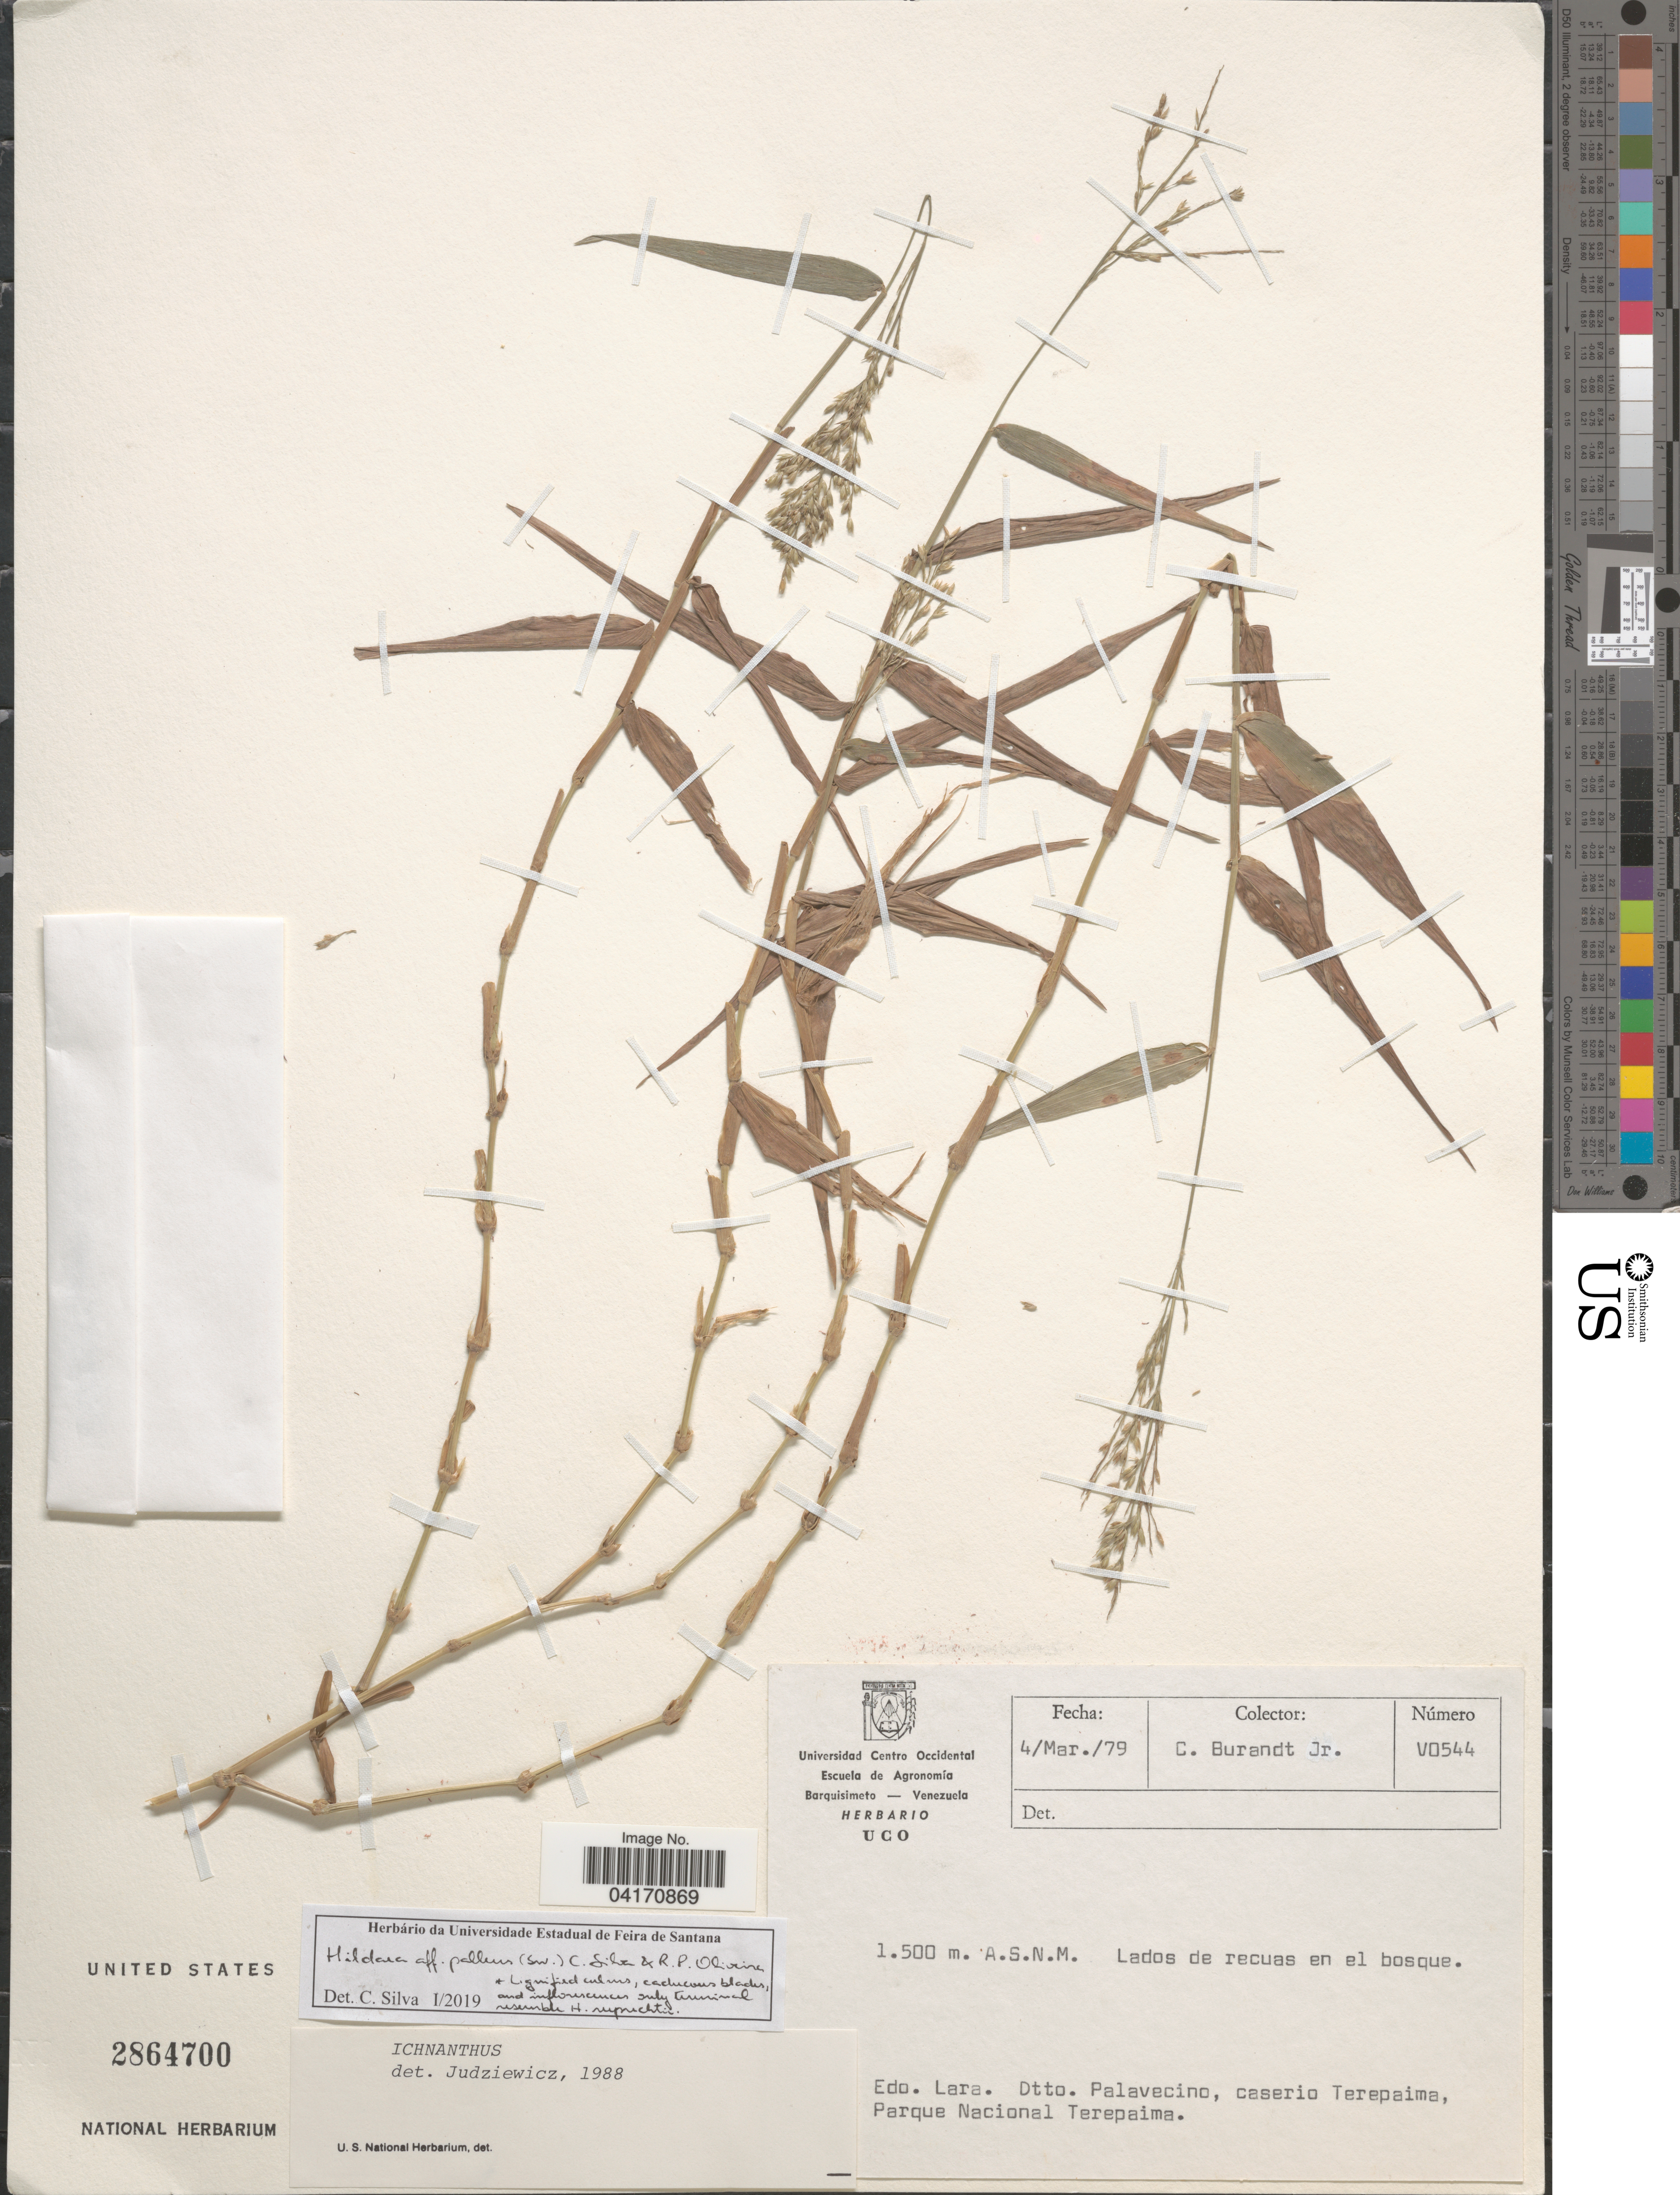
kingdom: Plantae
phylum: Tracheophyta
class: Liliopsida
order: Poales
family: Poaceae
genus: Hildaea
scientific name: Hildaea pallens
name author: (Sw.) C. Silva & R.P. Oliveira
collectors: C. Burandt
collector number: V0544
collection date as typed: Transcribed d/m/y: 4/3/79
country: Venezuela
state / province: Lara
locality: Dtto. Palavecino, caserio Terepaima, Parque Nacional Terepaima.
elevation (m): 1500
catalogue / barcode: US 2864700